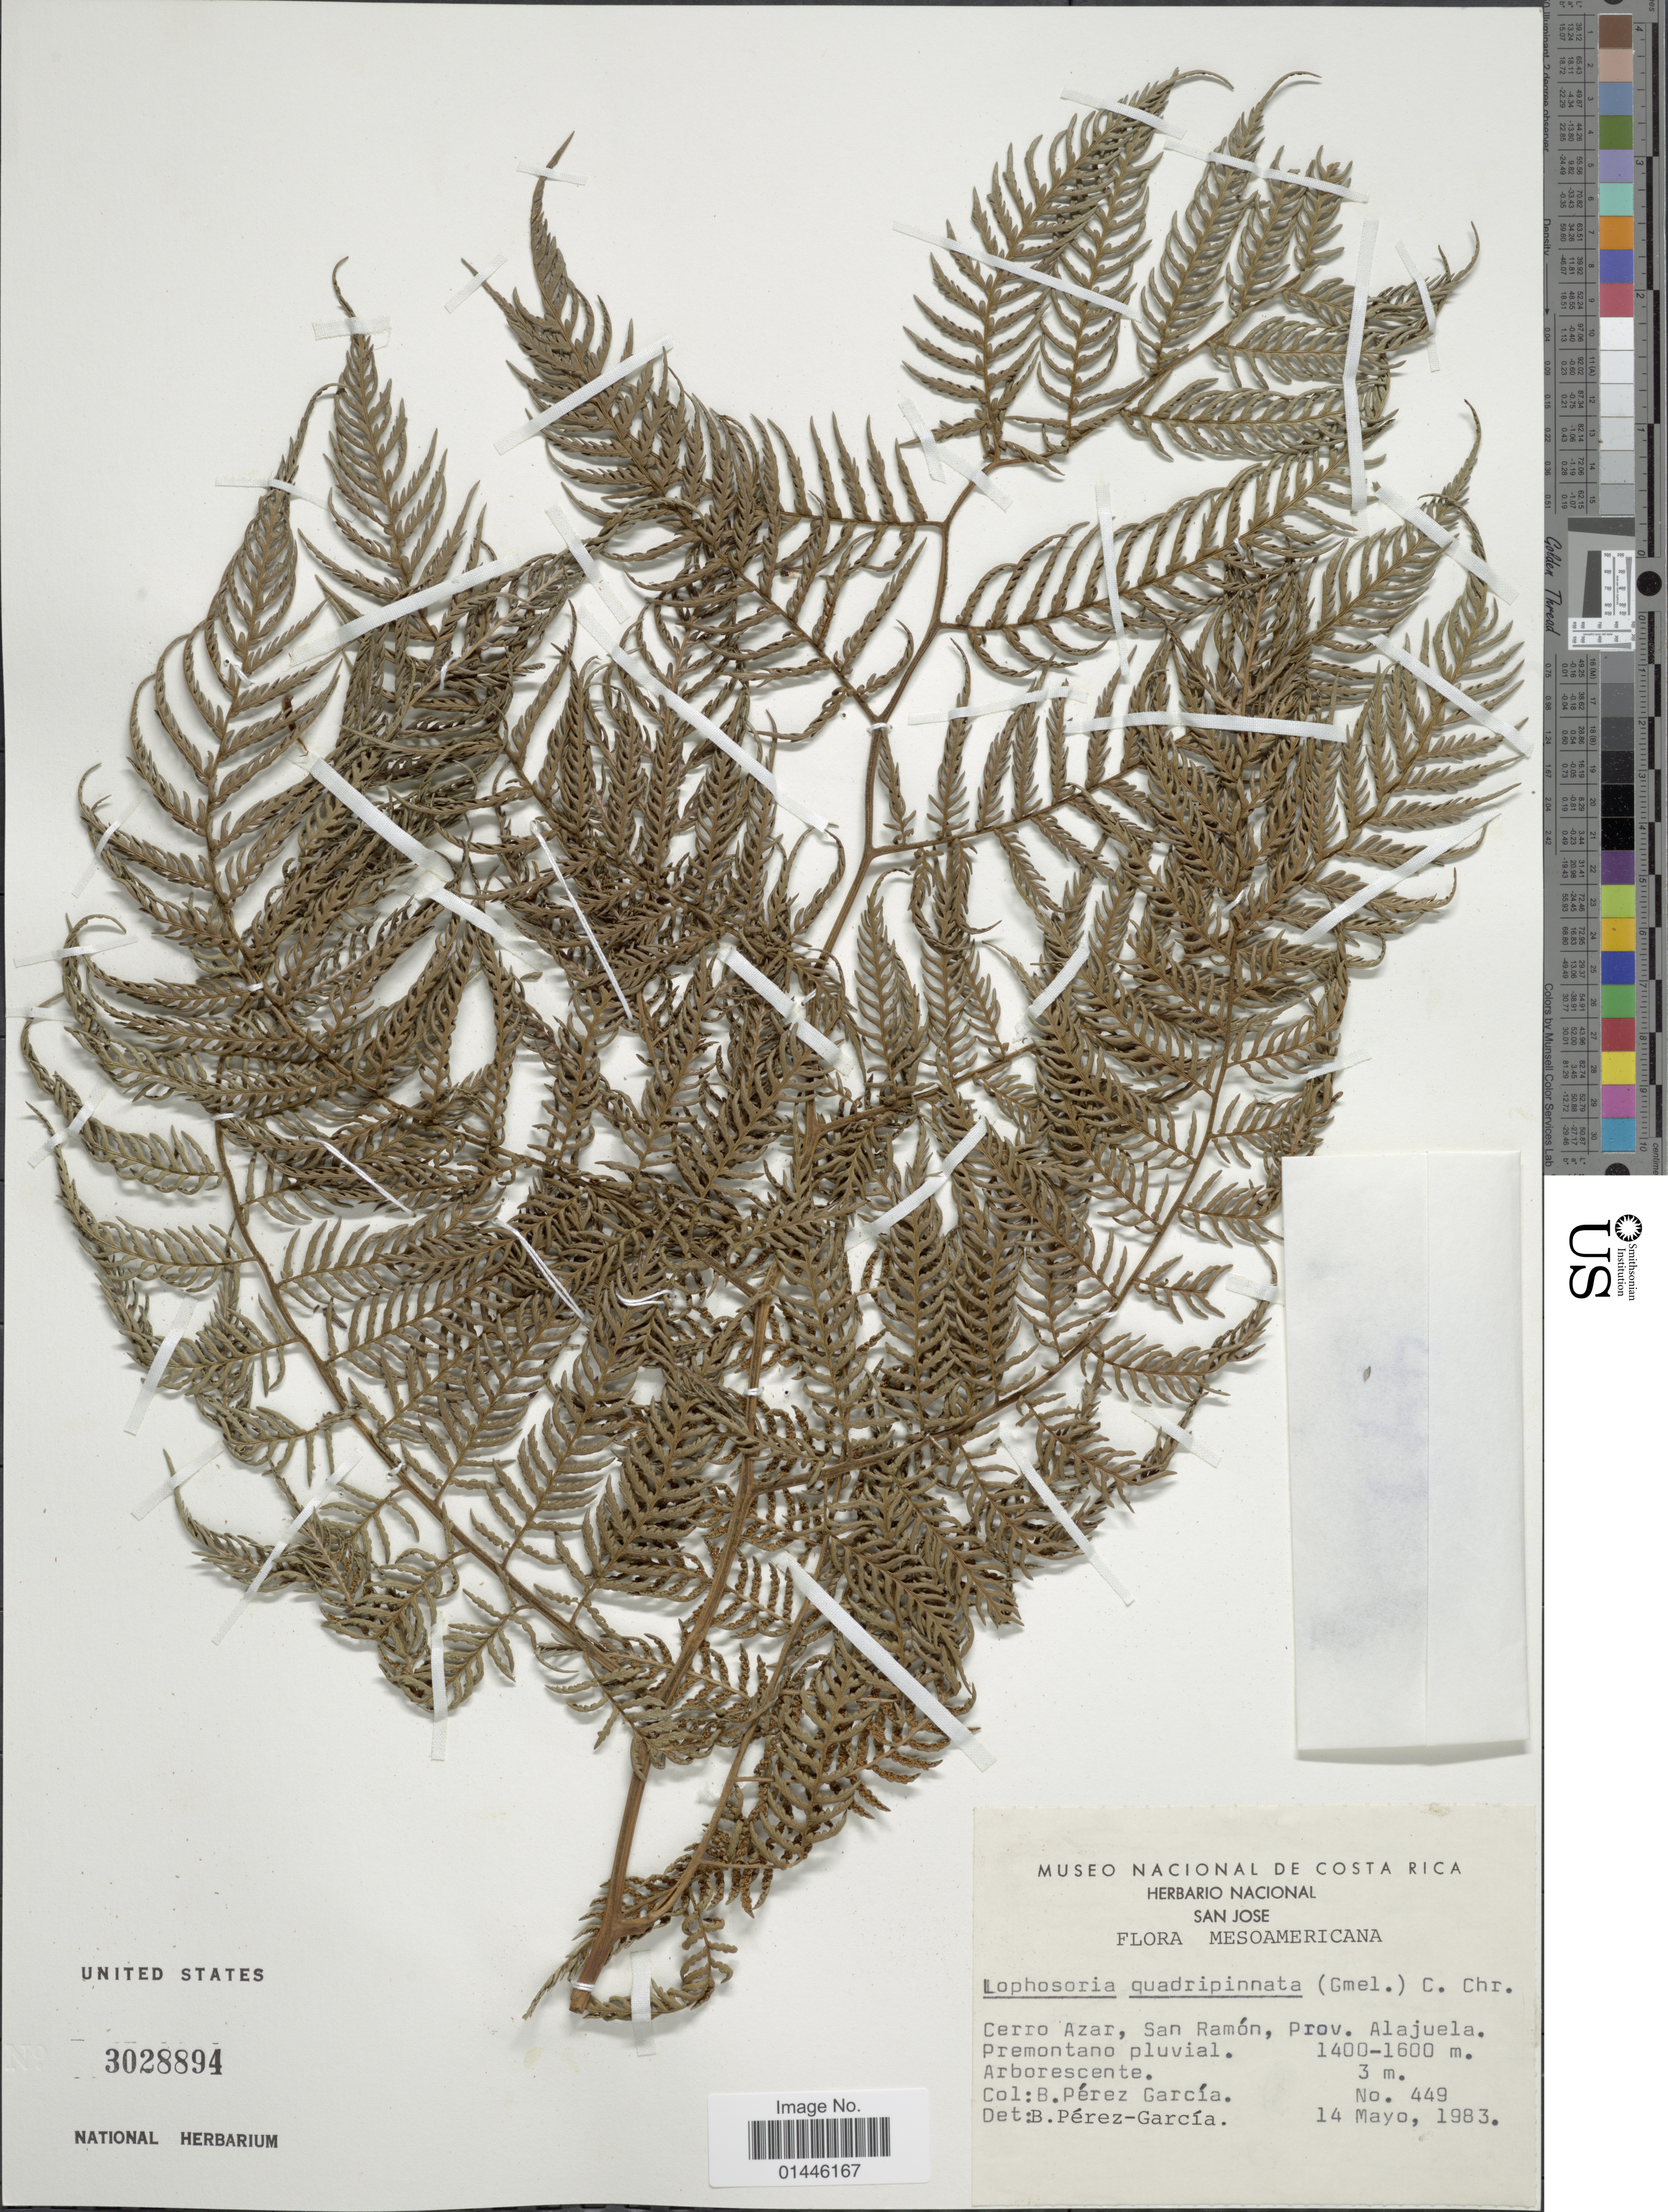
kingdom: Plantae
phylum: Tracheophyta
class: Polypodiopsida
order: Cyatheales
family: Dicksoniaceae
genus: Lophosoria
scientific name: Lophosoria quadripinnata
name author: (J.F. Gmel.) C. Chr.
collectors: B. Perez G.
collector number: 449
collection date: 1983-05-14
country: Costa Rica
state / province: Alajuela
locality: Mesoamericana. Cerro Azar, San Ramón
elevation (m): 1400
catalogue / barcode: US 3028894